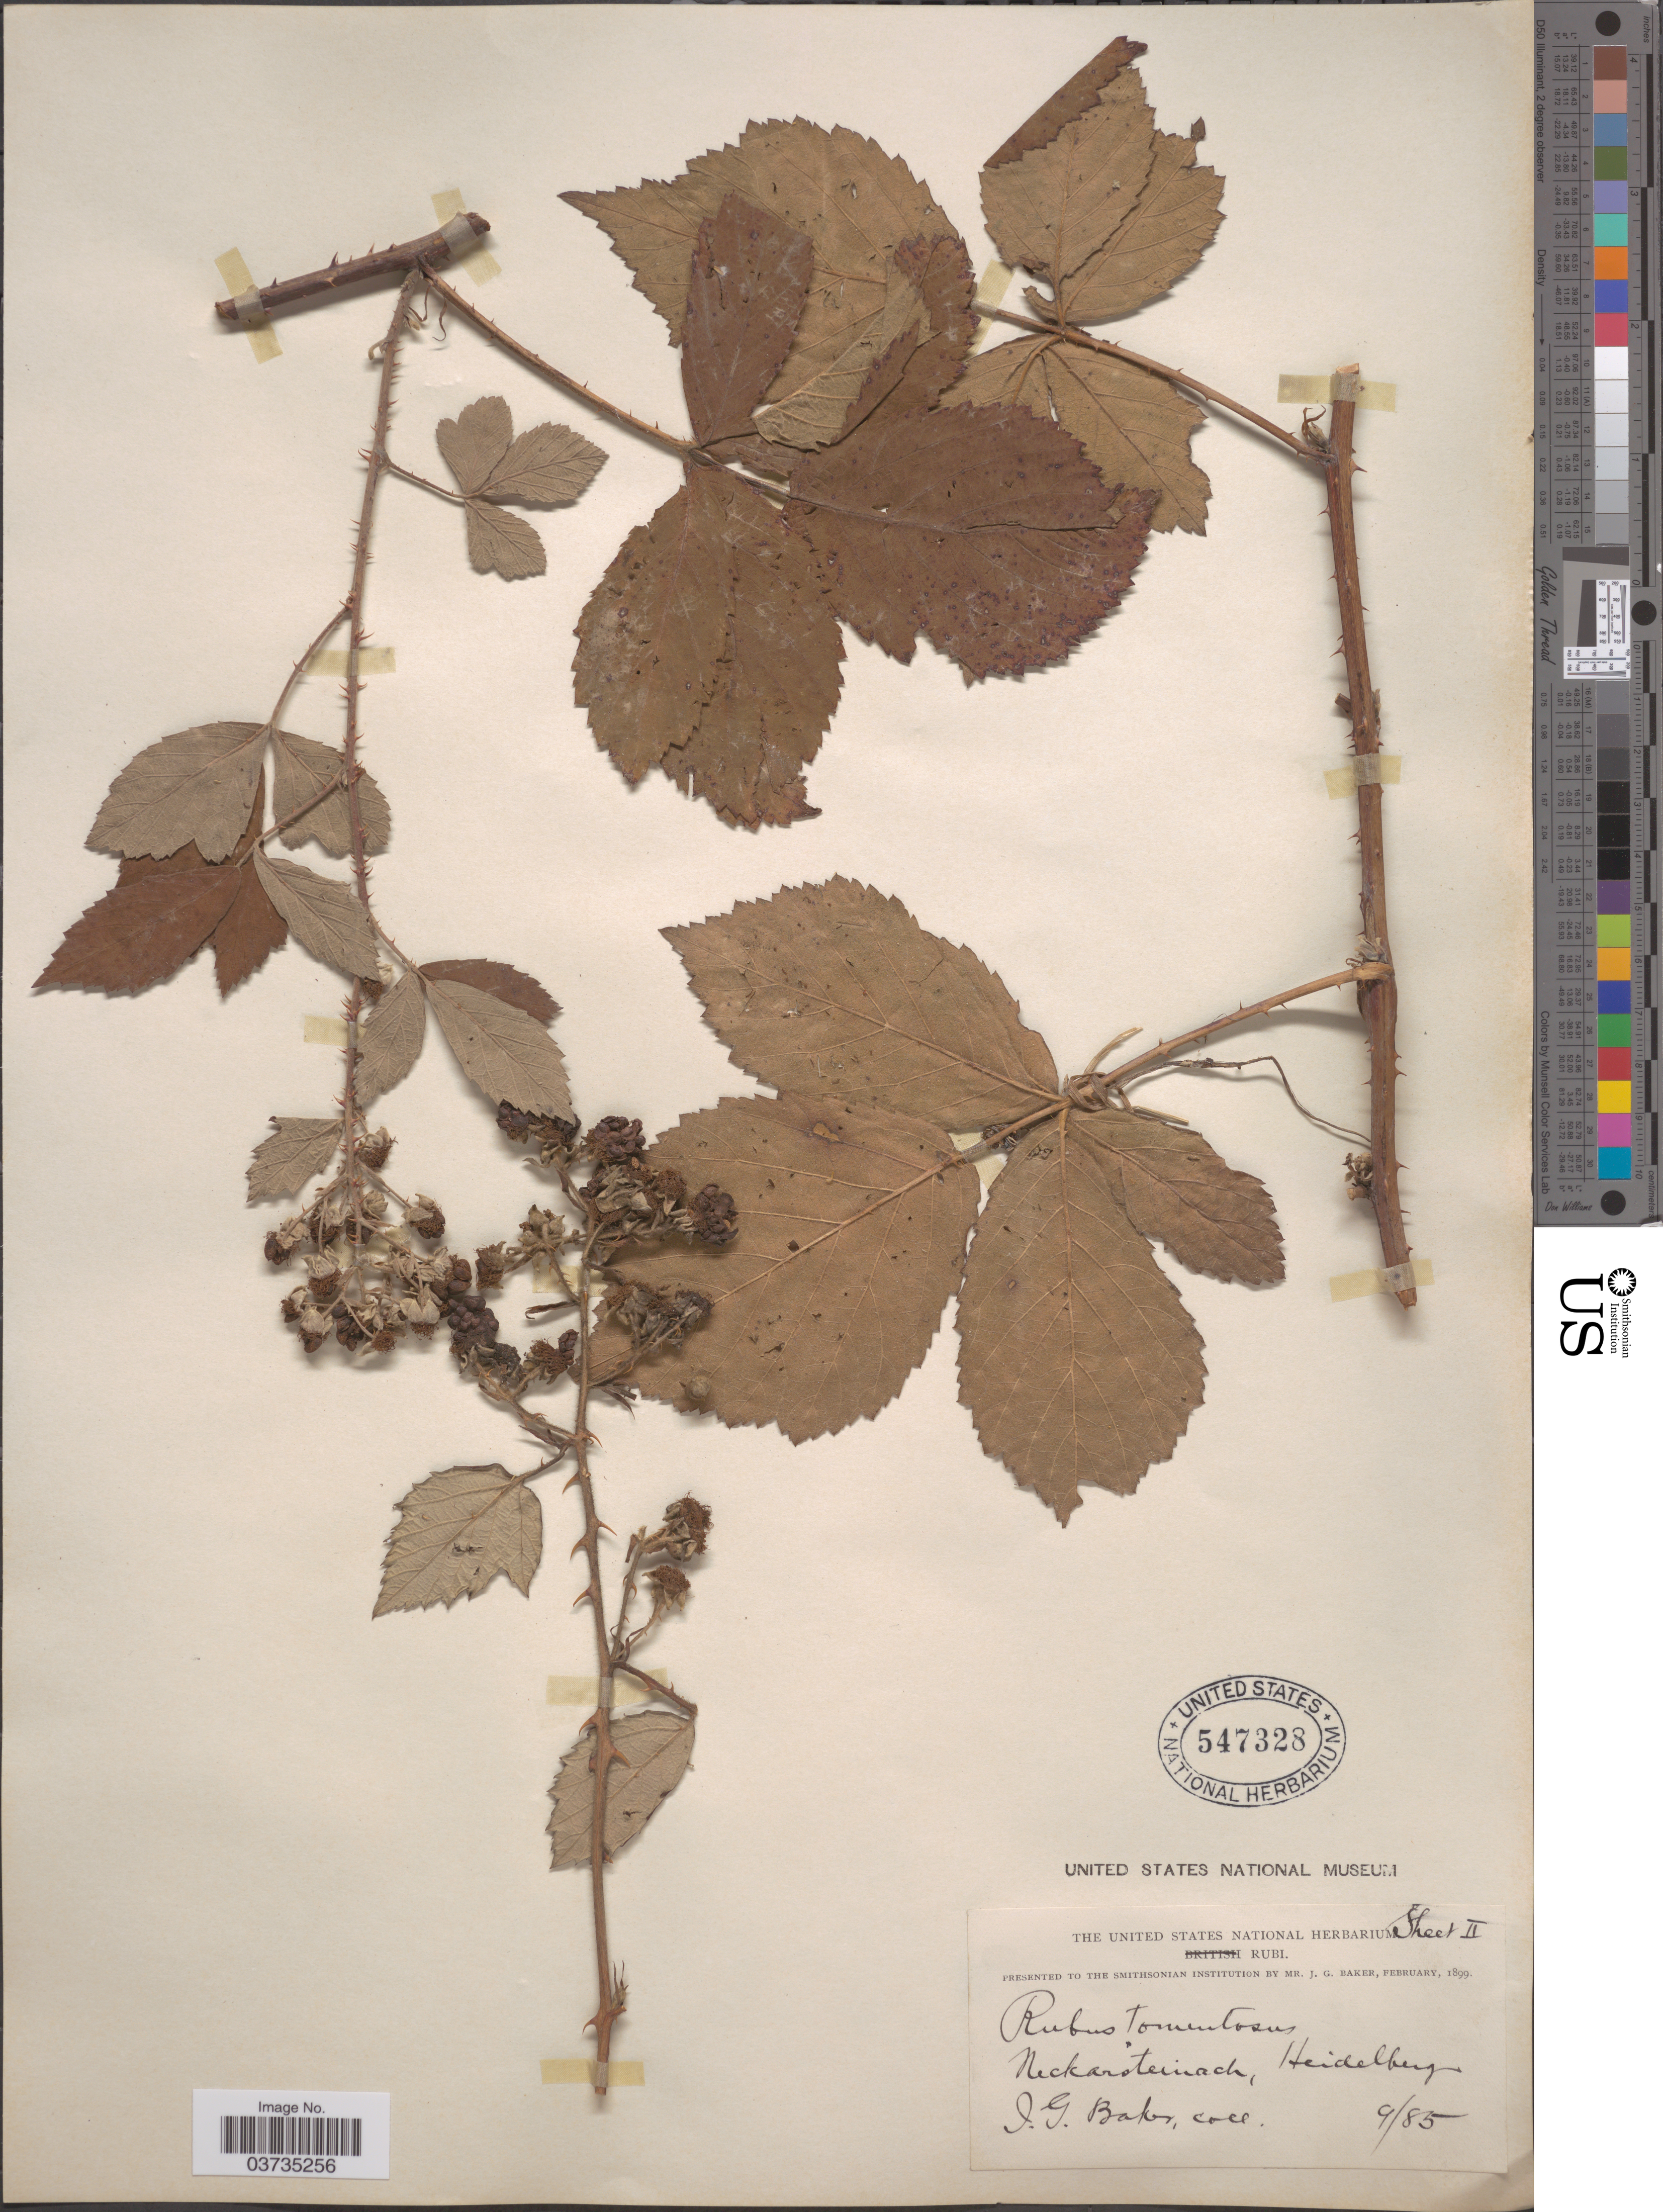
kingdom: Plantae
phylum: Tracheophyta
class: Magnoliopsida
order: Rosales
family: Rosaceae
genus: Rubus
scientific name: Rubus tomentosus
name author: Borkh.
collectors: J. G. Baker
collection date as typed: Transcribed d/m/y: /9/85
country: Germany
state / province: Hesse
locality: Neckarsteinach, Heidelberg.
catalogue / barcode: US 547328